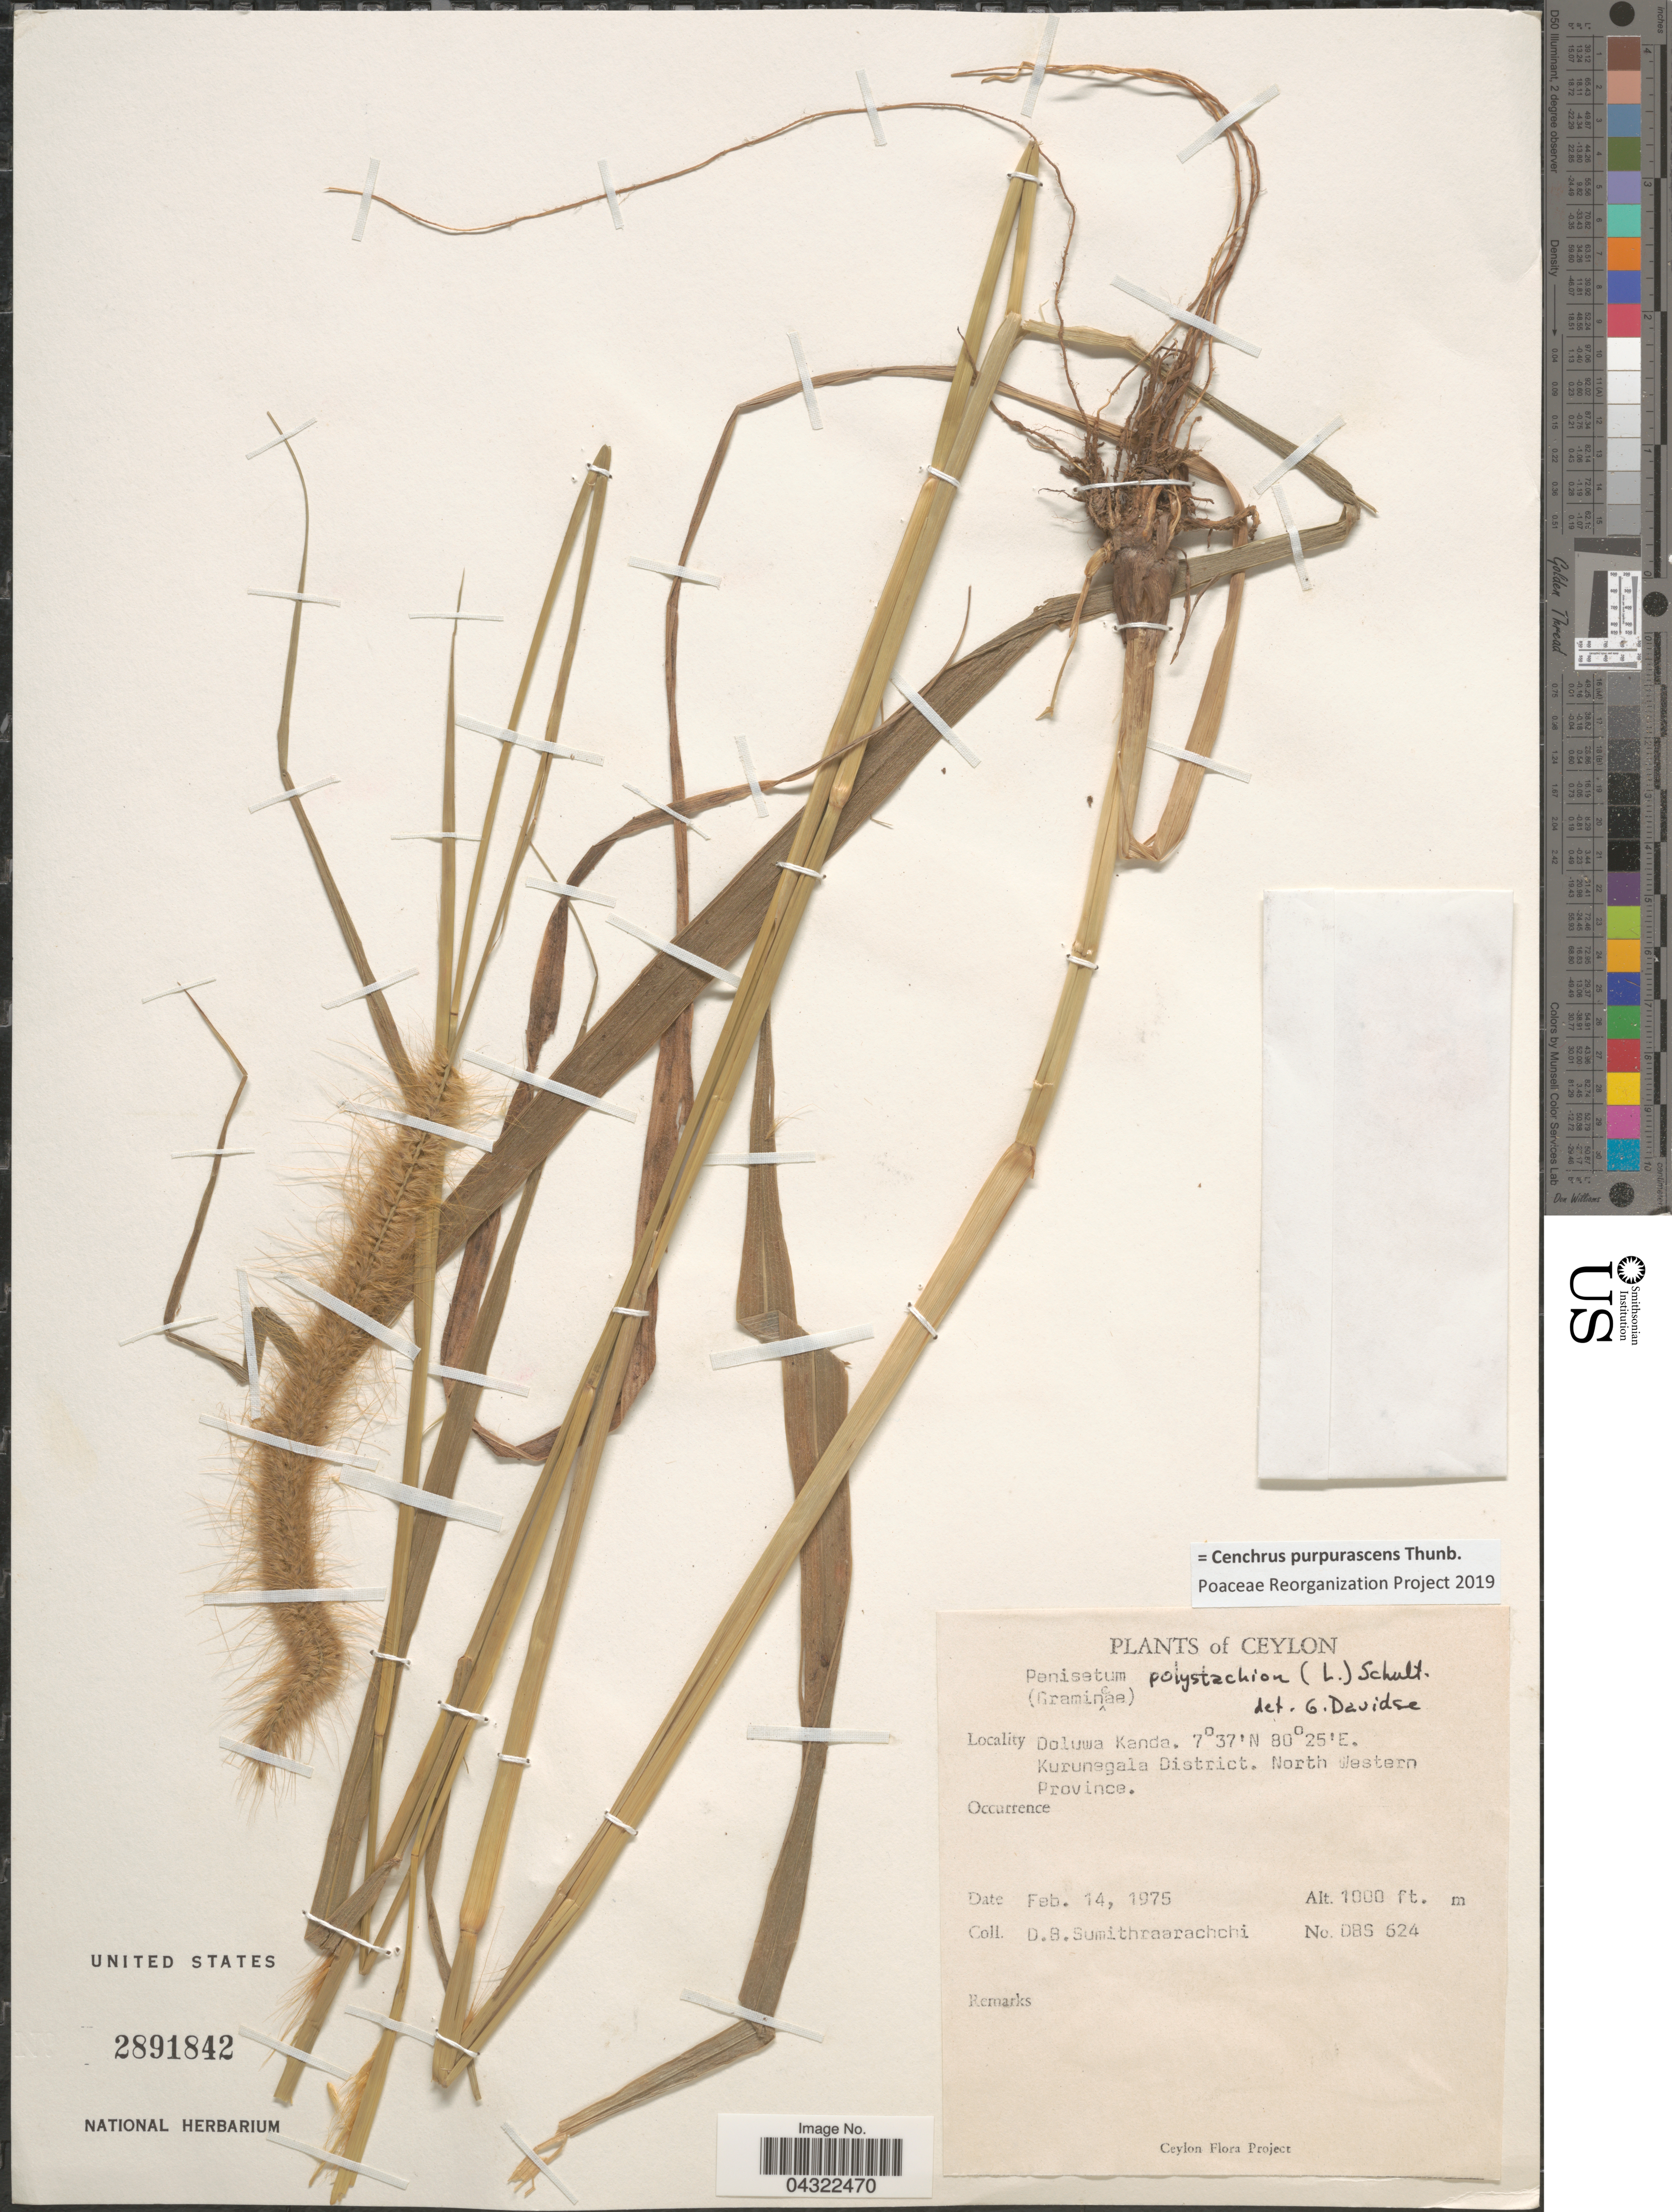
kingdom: Plantae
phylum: Tracheophyta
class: Liliopsida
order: Poales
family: Poaceae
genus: Cenchrus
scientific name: Cenchrus purpurascens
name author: Thunb.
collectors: D. B. Sumithraarachchi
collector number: DBS 624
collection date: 1975-02-14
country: Sri Lanka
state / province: North Western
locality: Doluwa Kanda. Kurunagala District.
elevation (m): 305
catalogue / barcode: US 2891842